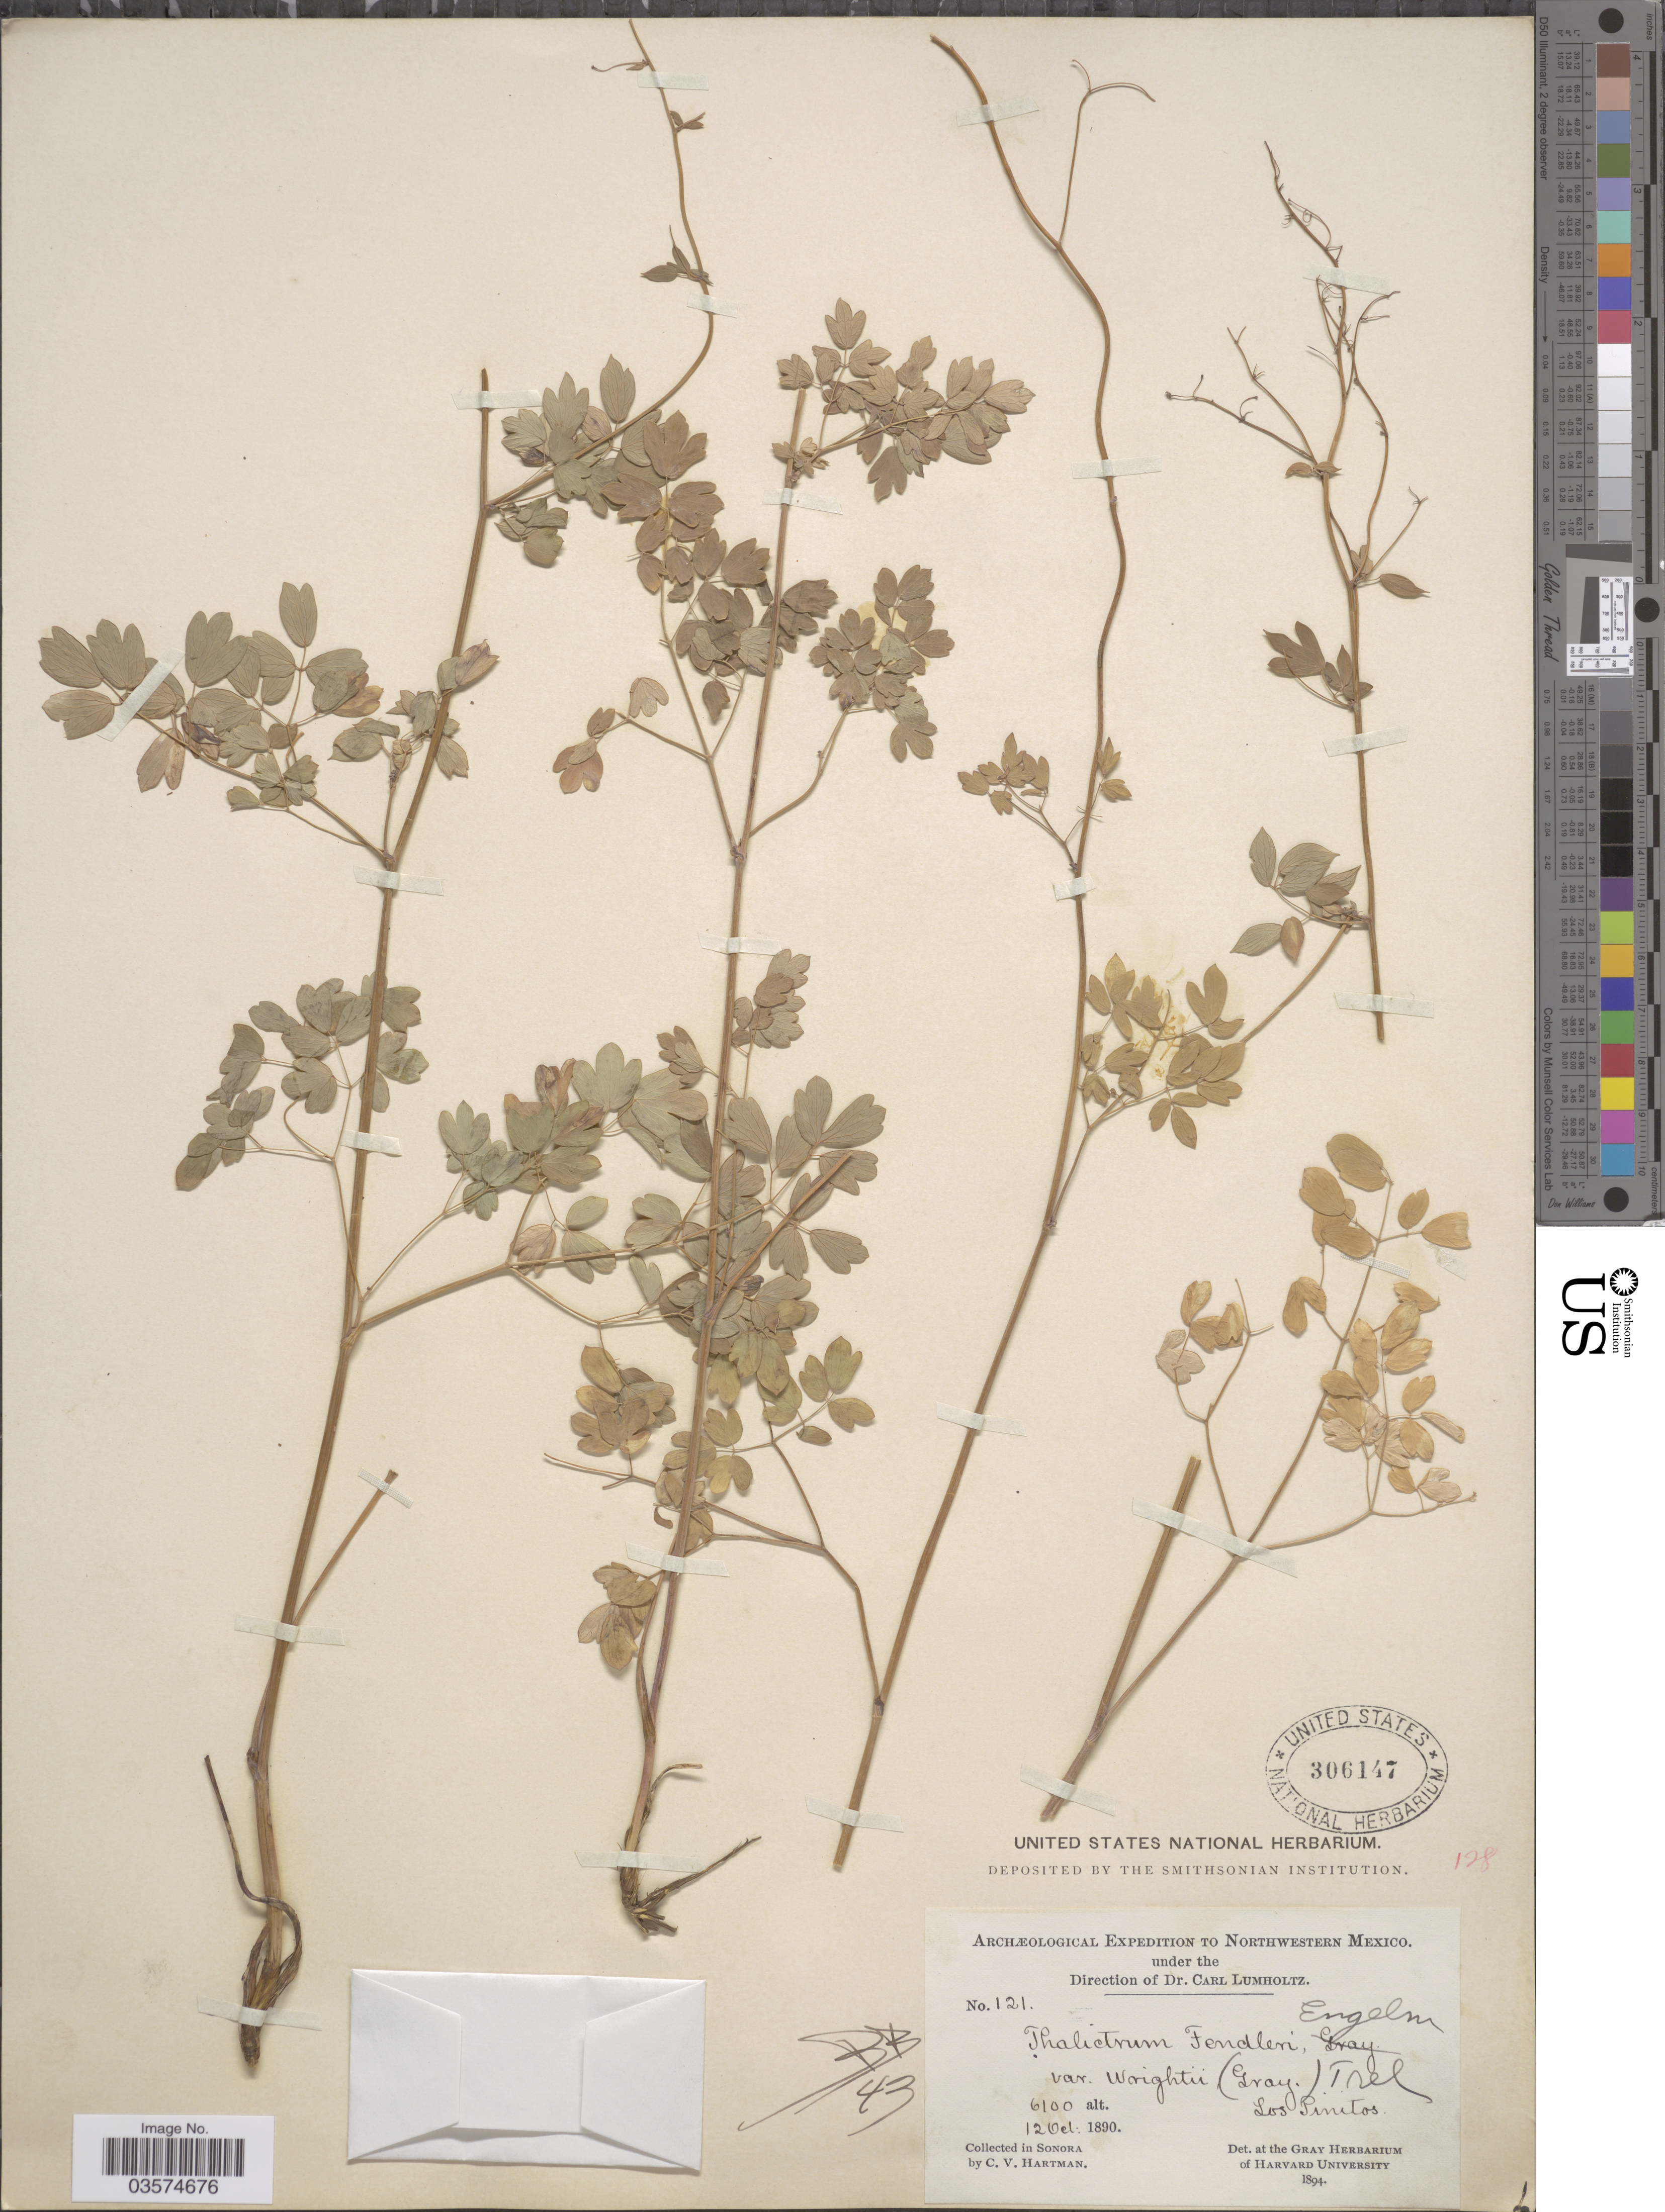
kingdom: Plantae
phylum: Tracheophyta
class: Magnoliopsida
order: Ranunculales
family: Ranunculaceae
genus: Thalictrum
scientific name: Thalictrum fendleri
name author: Engelm. ex A. Gray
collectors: C. V. Hartman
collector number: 121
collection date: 1890-10-12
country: Mexico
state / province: Sonora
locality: Los Pinitos.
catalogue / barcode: US 306147